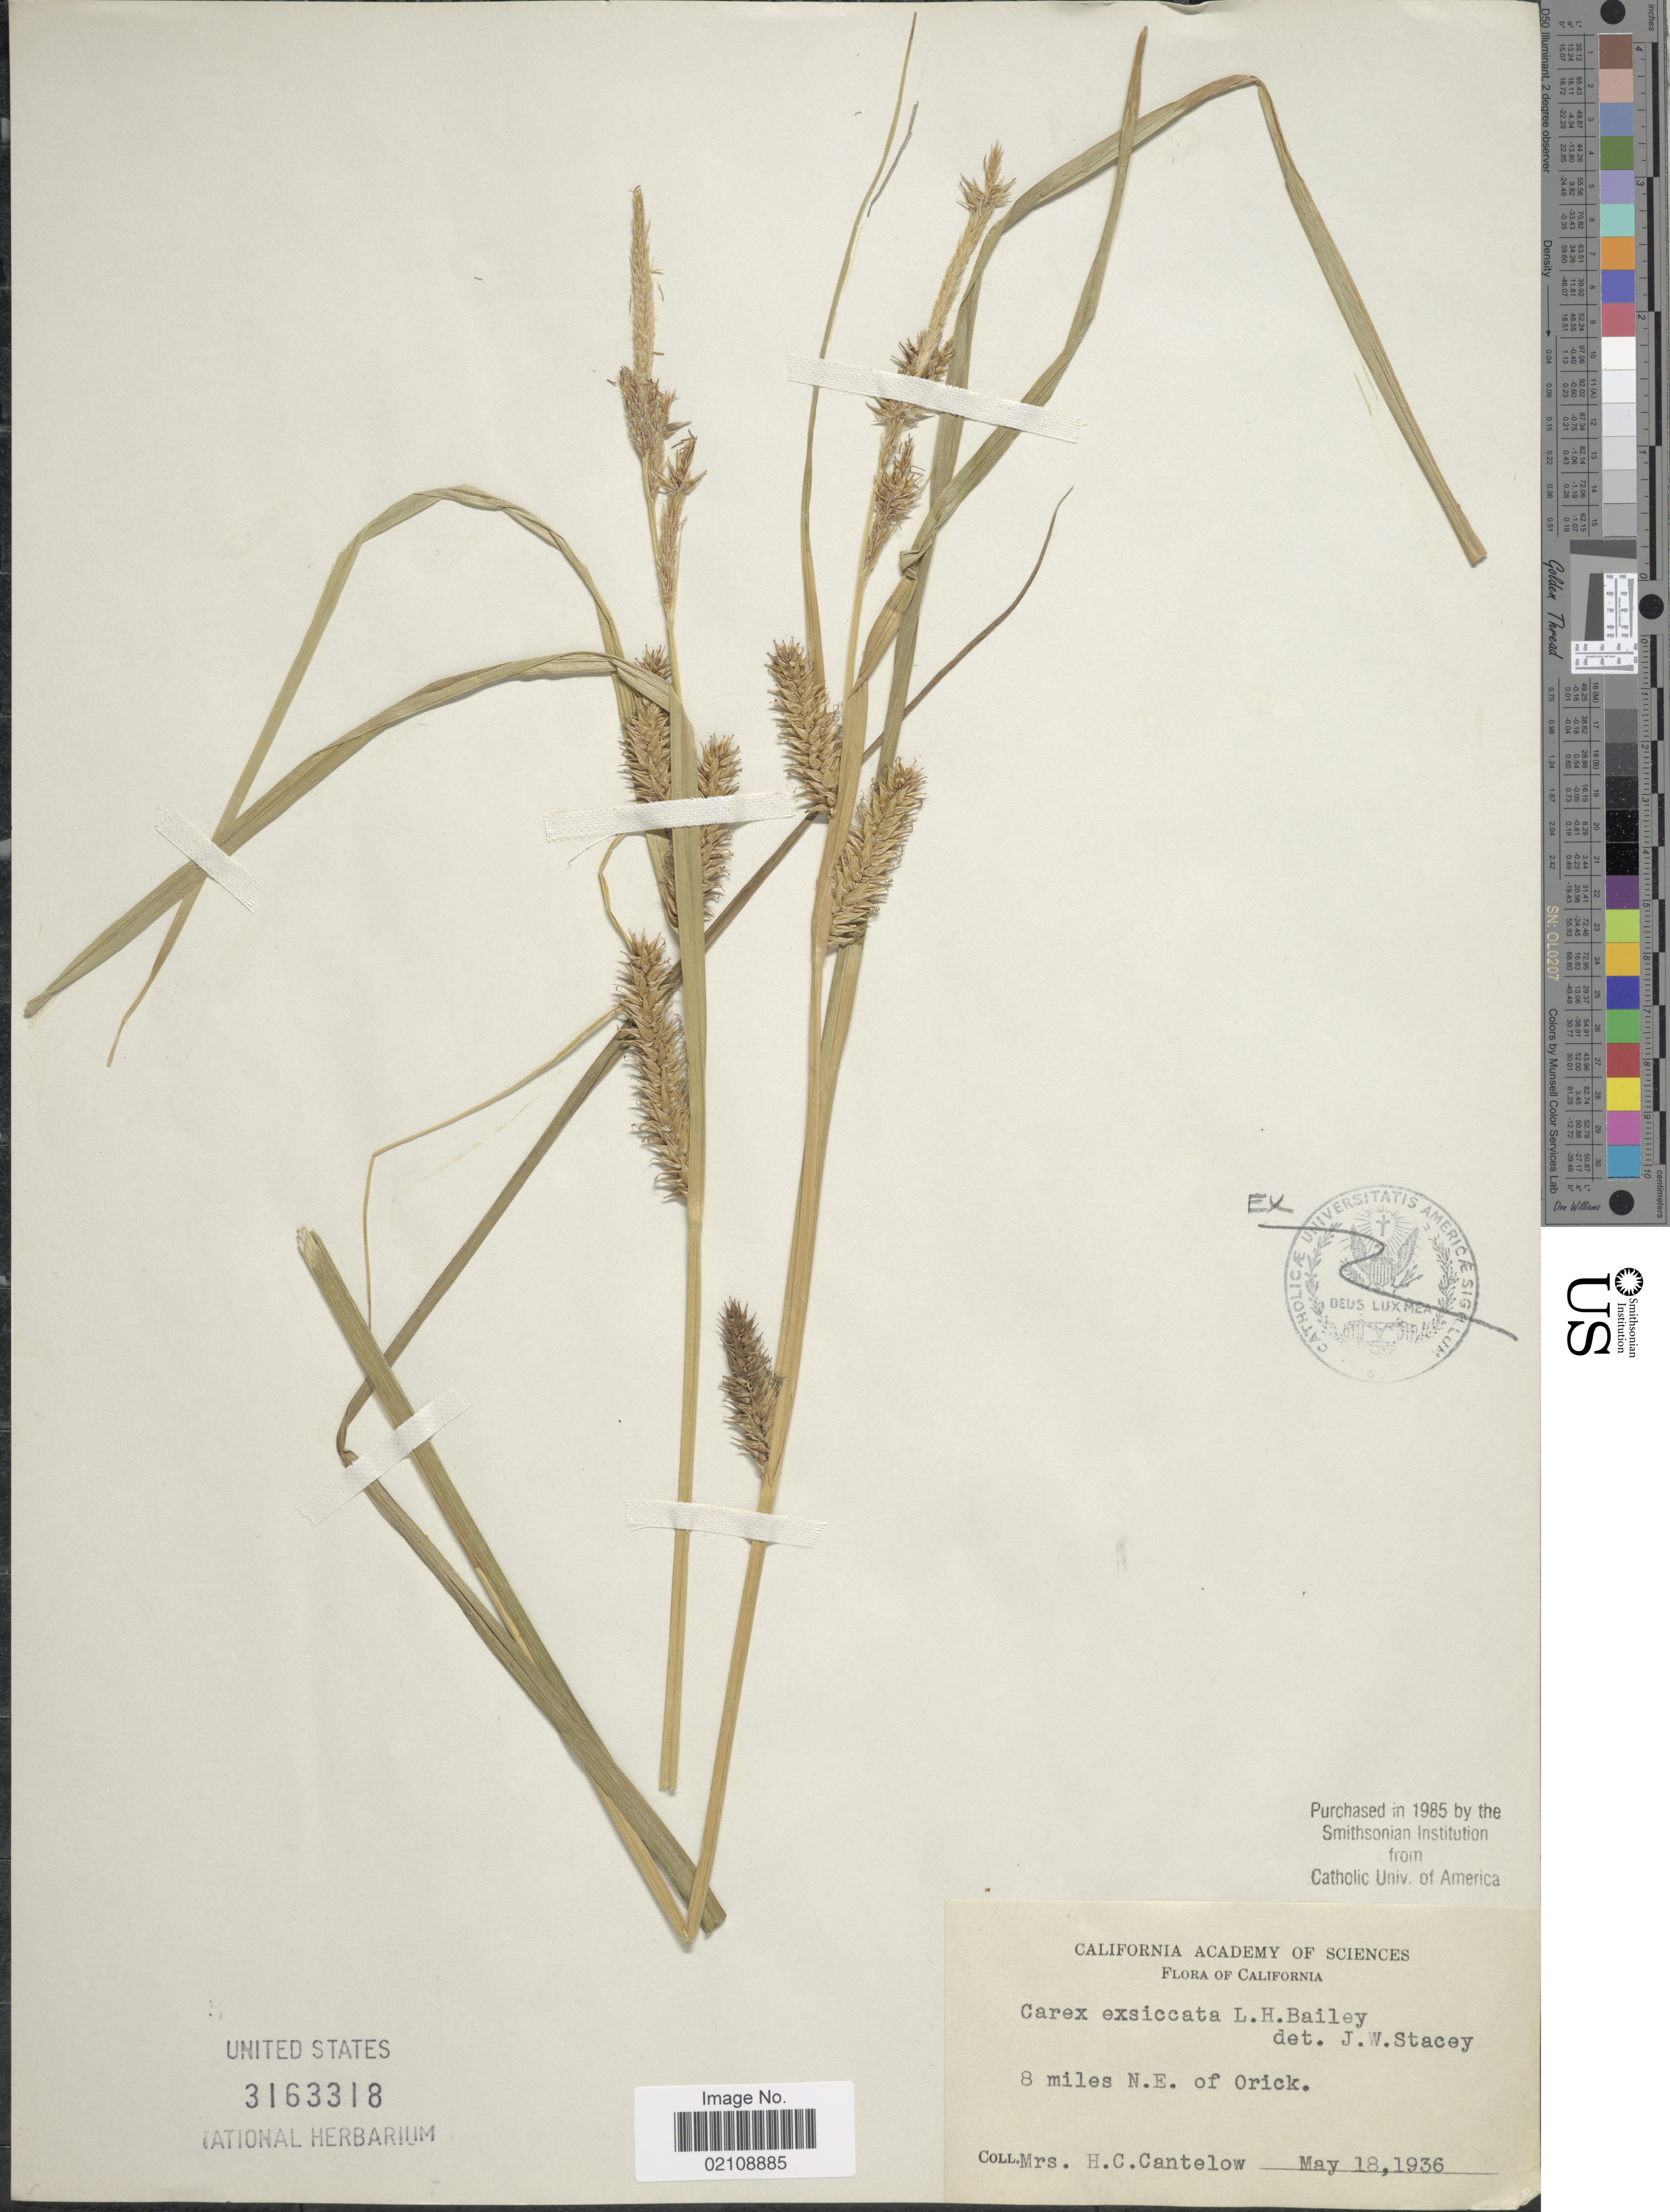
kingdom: Plantae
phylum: Tracheophyta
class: Liliopsida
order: Poales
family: Cyperaceae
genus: Carex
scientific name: Carex exsiccata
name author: L.H. Bailey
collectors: H. Cantelow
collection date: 1936-05-18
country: United States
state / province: California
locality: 8 miles N.E. of Orick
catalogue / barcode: US 3163318